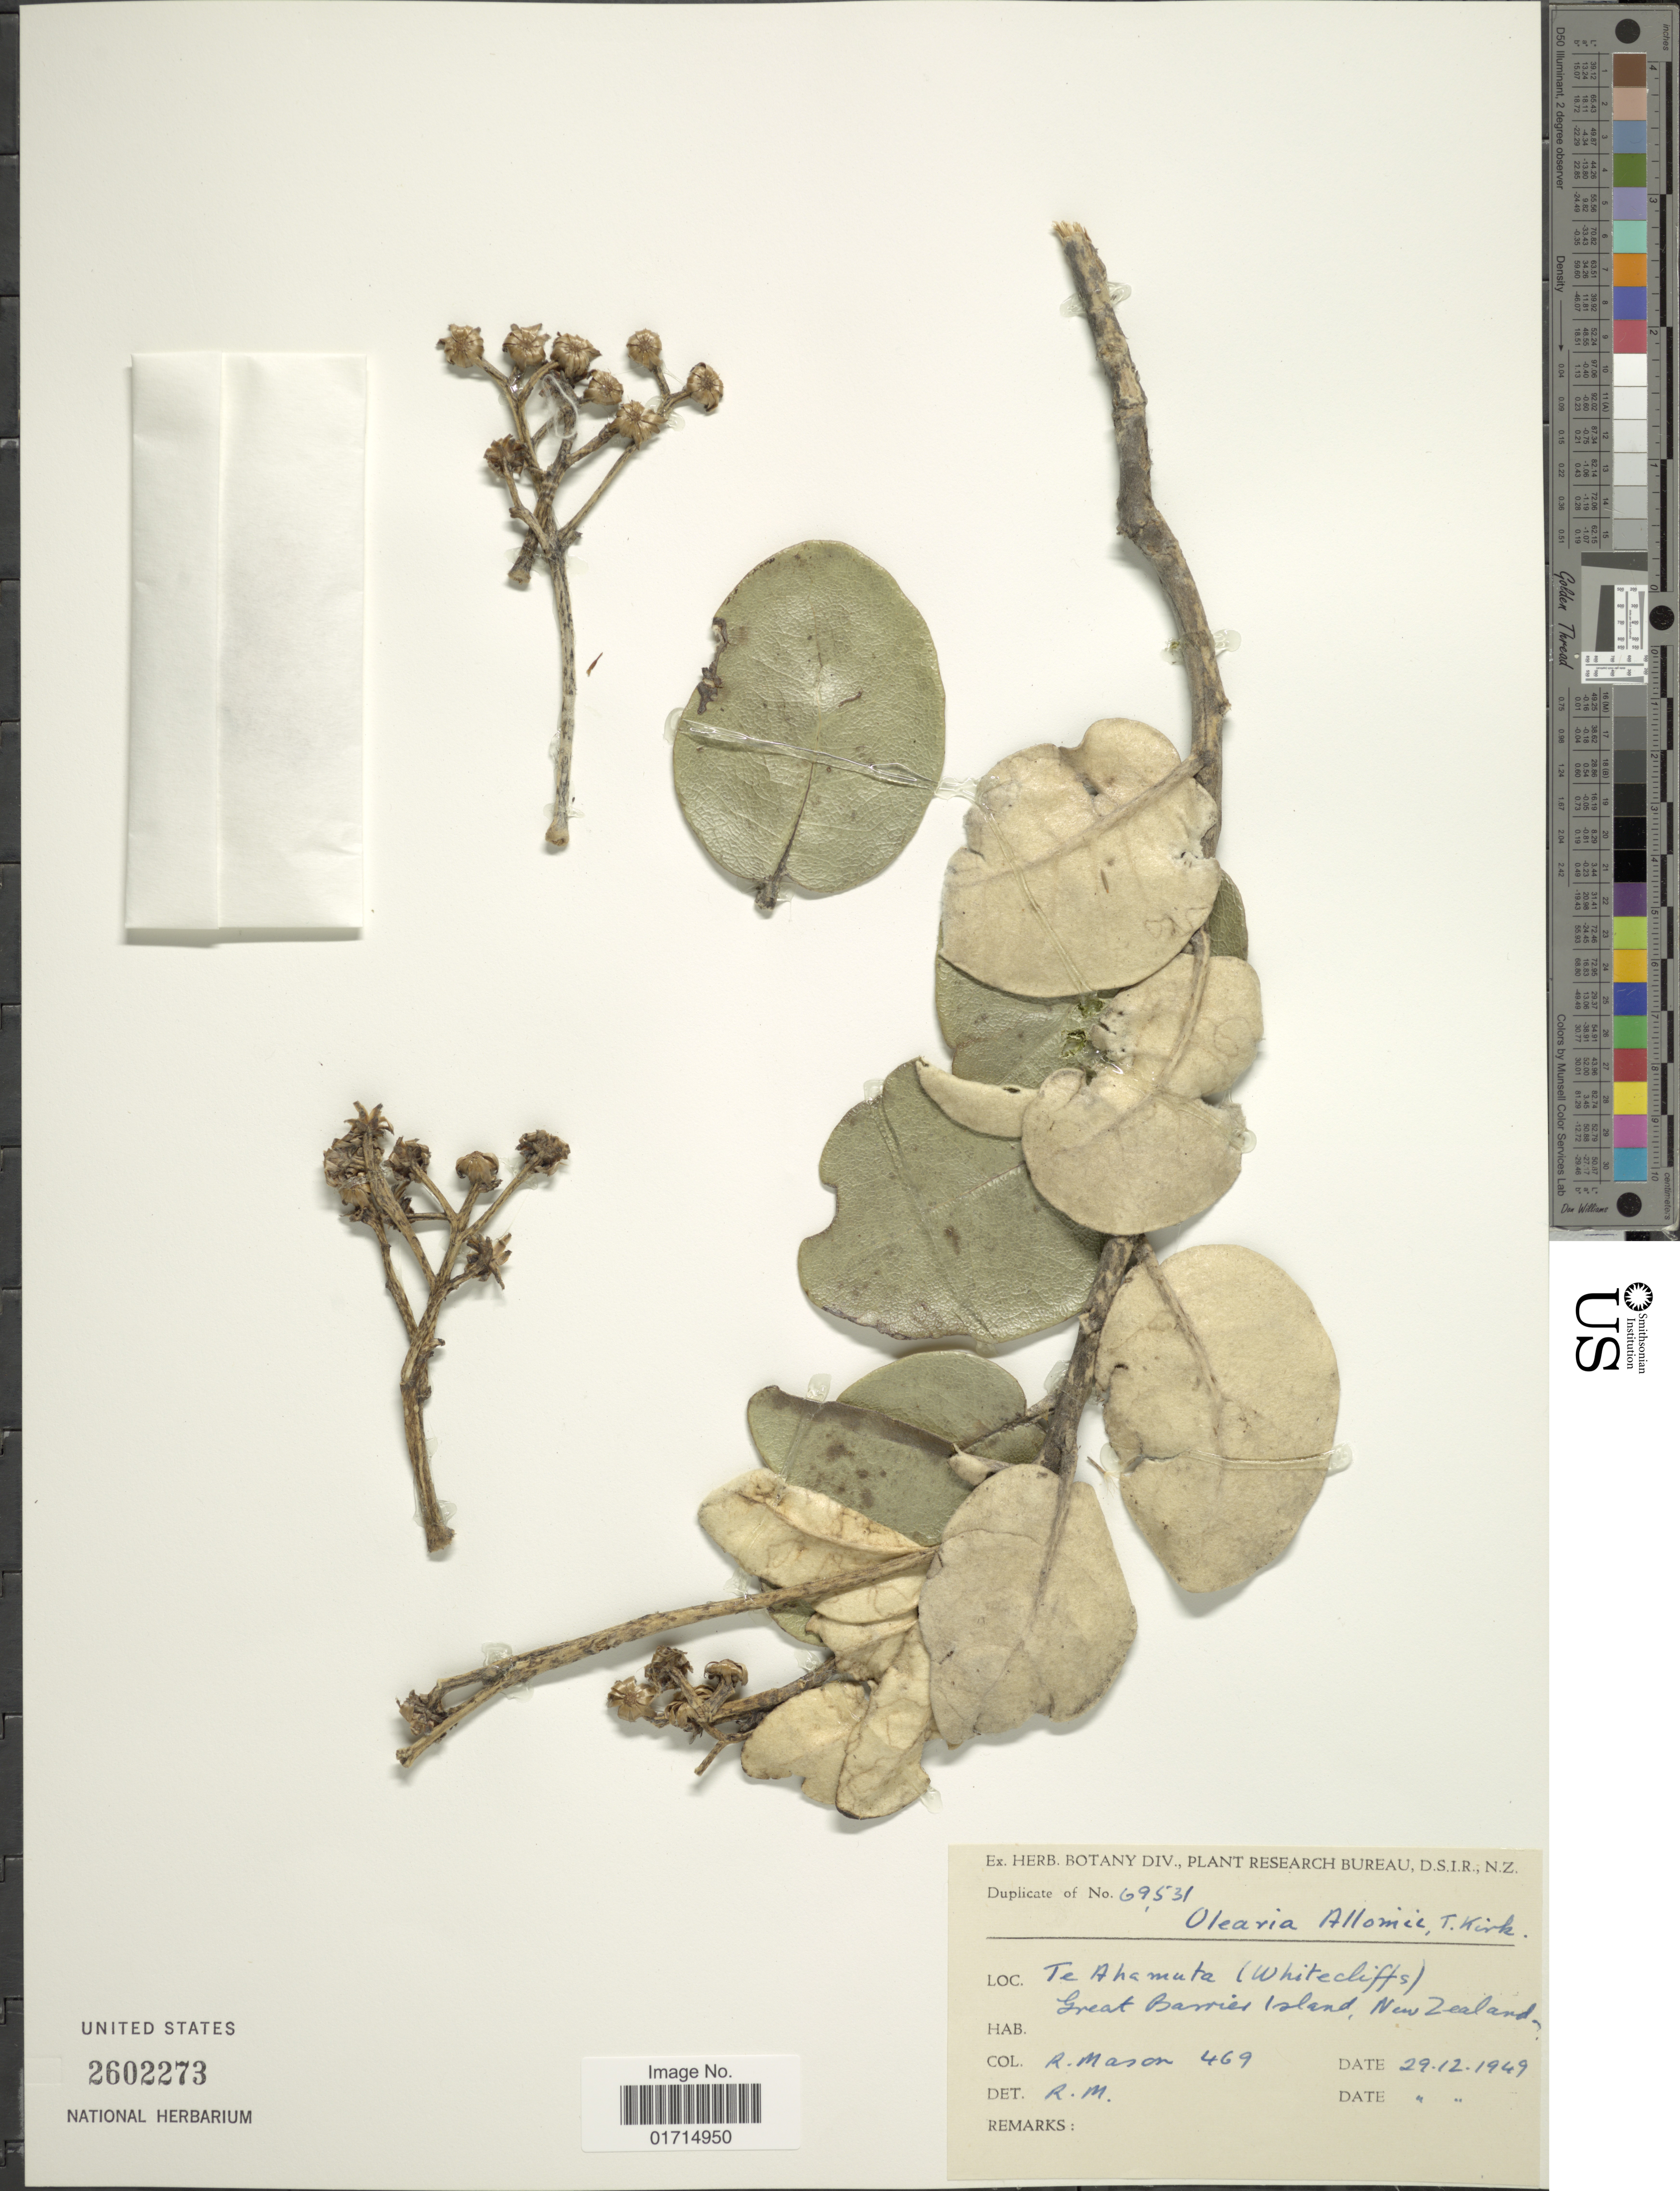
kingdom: Plantae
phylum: Tracheophyta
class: Magnoliopsida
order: Asterales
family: Asteraceae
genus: Olearia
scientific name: Olearia allomii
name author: Kirk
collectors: R. Mason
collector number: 469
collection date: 1949-12-29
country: New Zealand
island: Great Barries Island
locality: Te Ahamuta[Ahumata] (Whitecliffs), Great Barrier Island. New Zealand.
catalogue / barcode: US 2602273